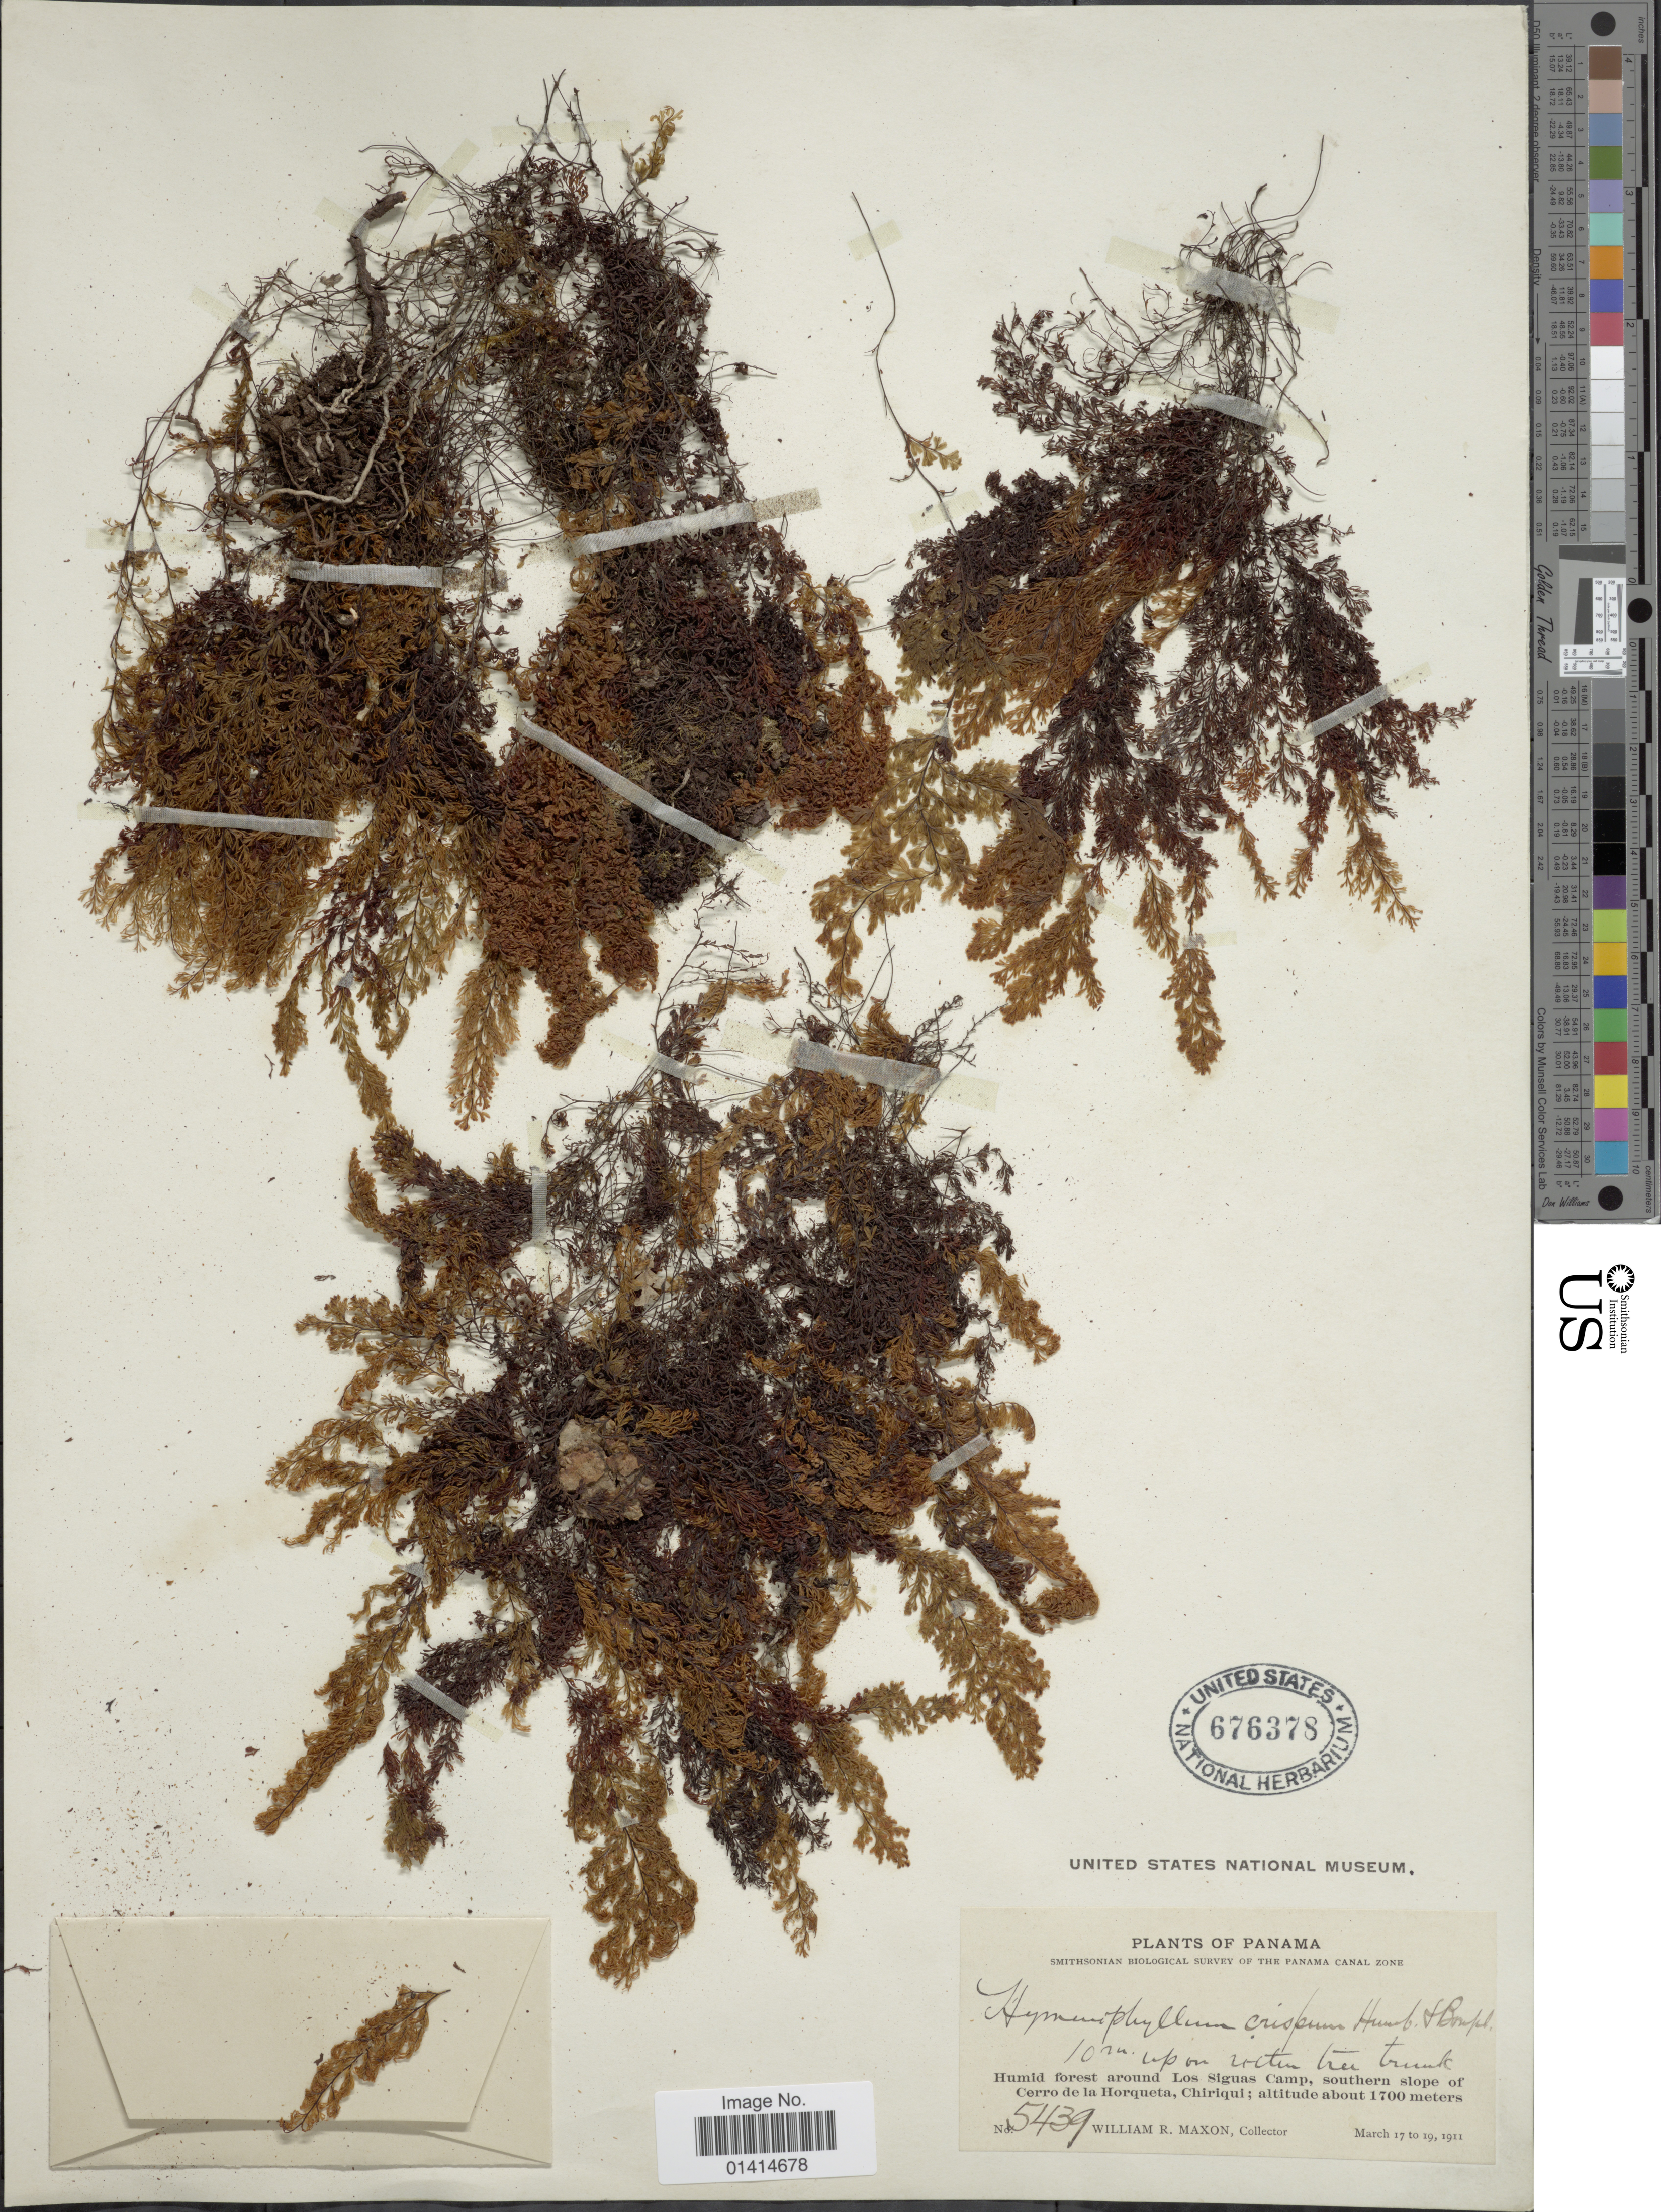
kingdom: Plantae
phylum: Tracheophyta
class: Polypodiopsida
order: Hymenophyllales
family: Hymenophyllaceae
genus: Hymenophyllum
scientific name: Hymenophyllum undulatum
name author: (Sw.) Sw.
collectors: W. R. Maxon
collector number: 5439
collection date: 1911-03-17/1911-03-19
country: Panama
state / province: Chiriqui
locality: Humid forest around Los Siguas Camp, southern slope of Cerro de la Horqueta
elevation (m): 1700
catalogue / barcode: US 676378